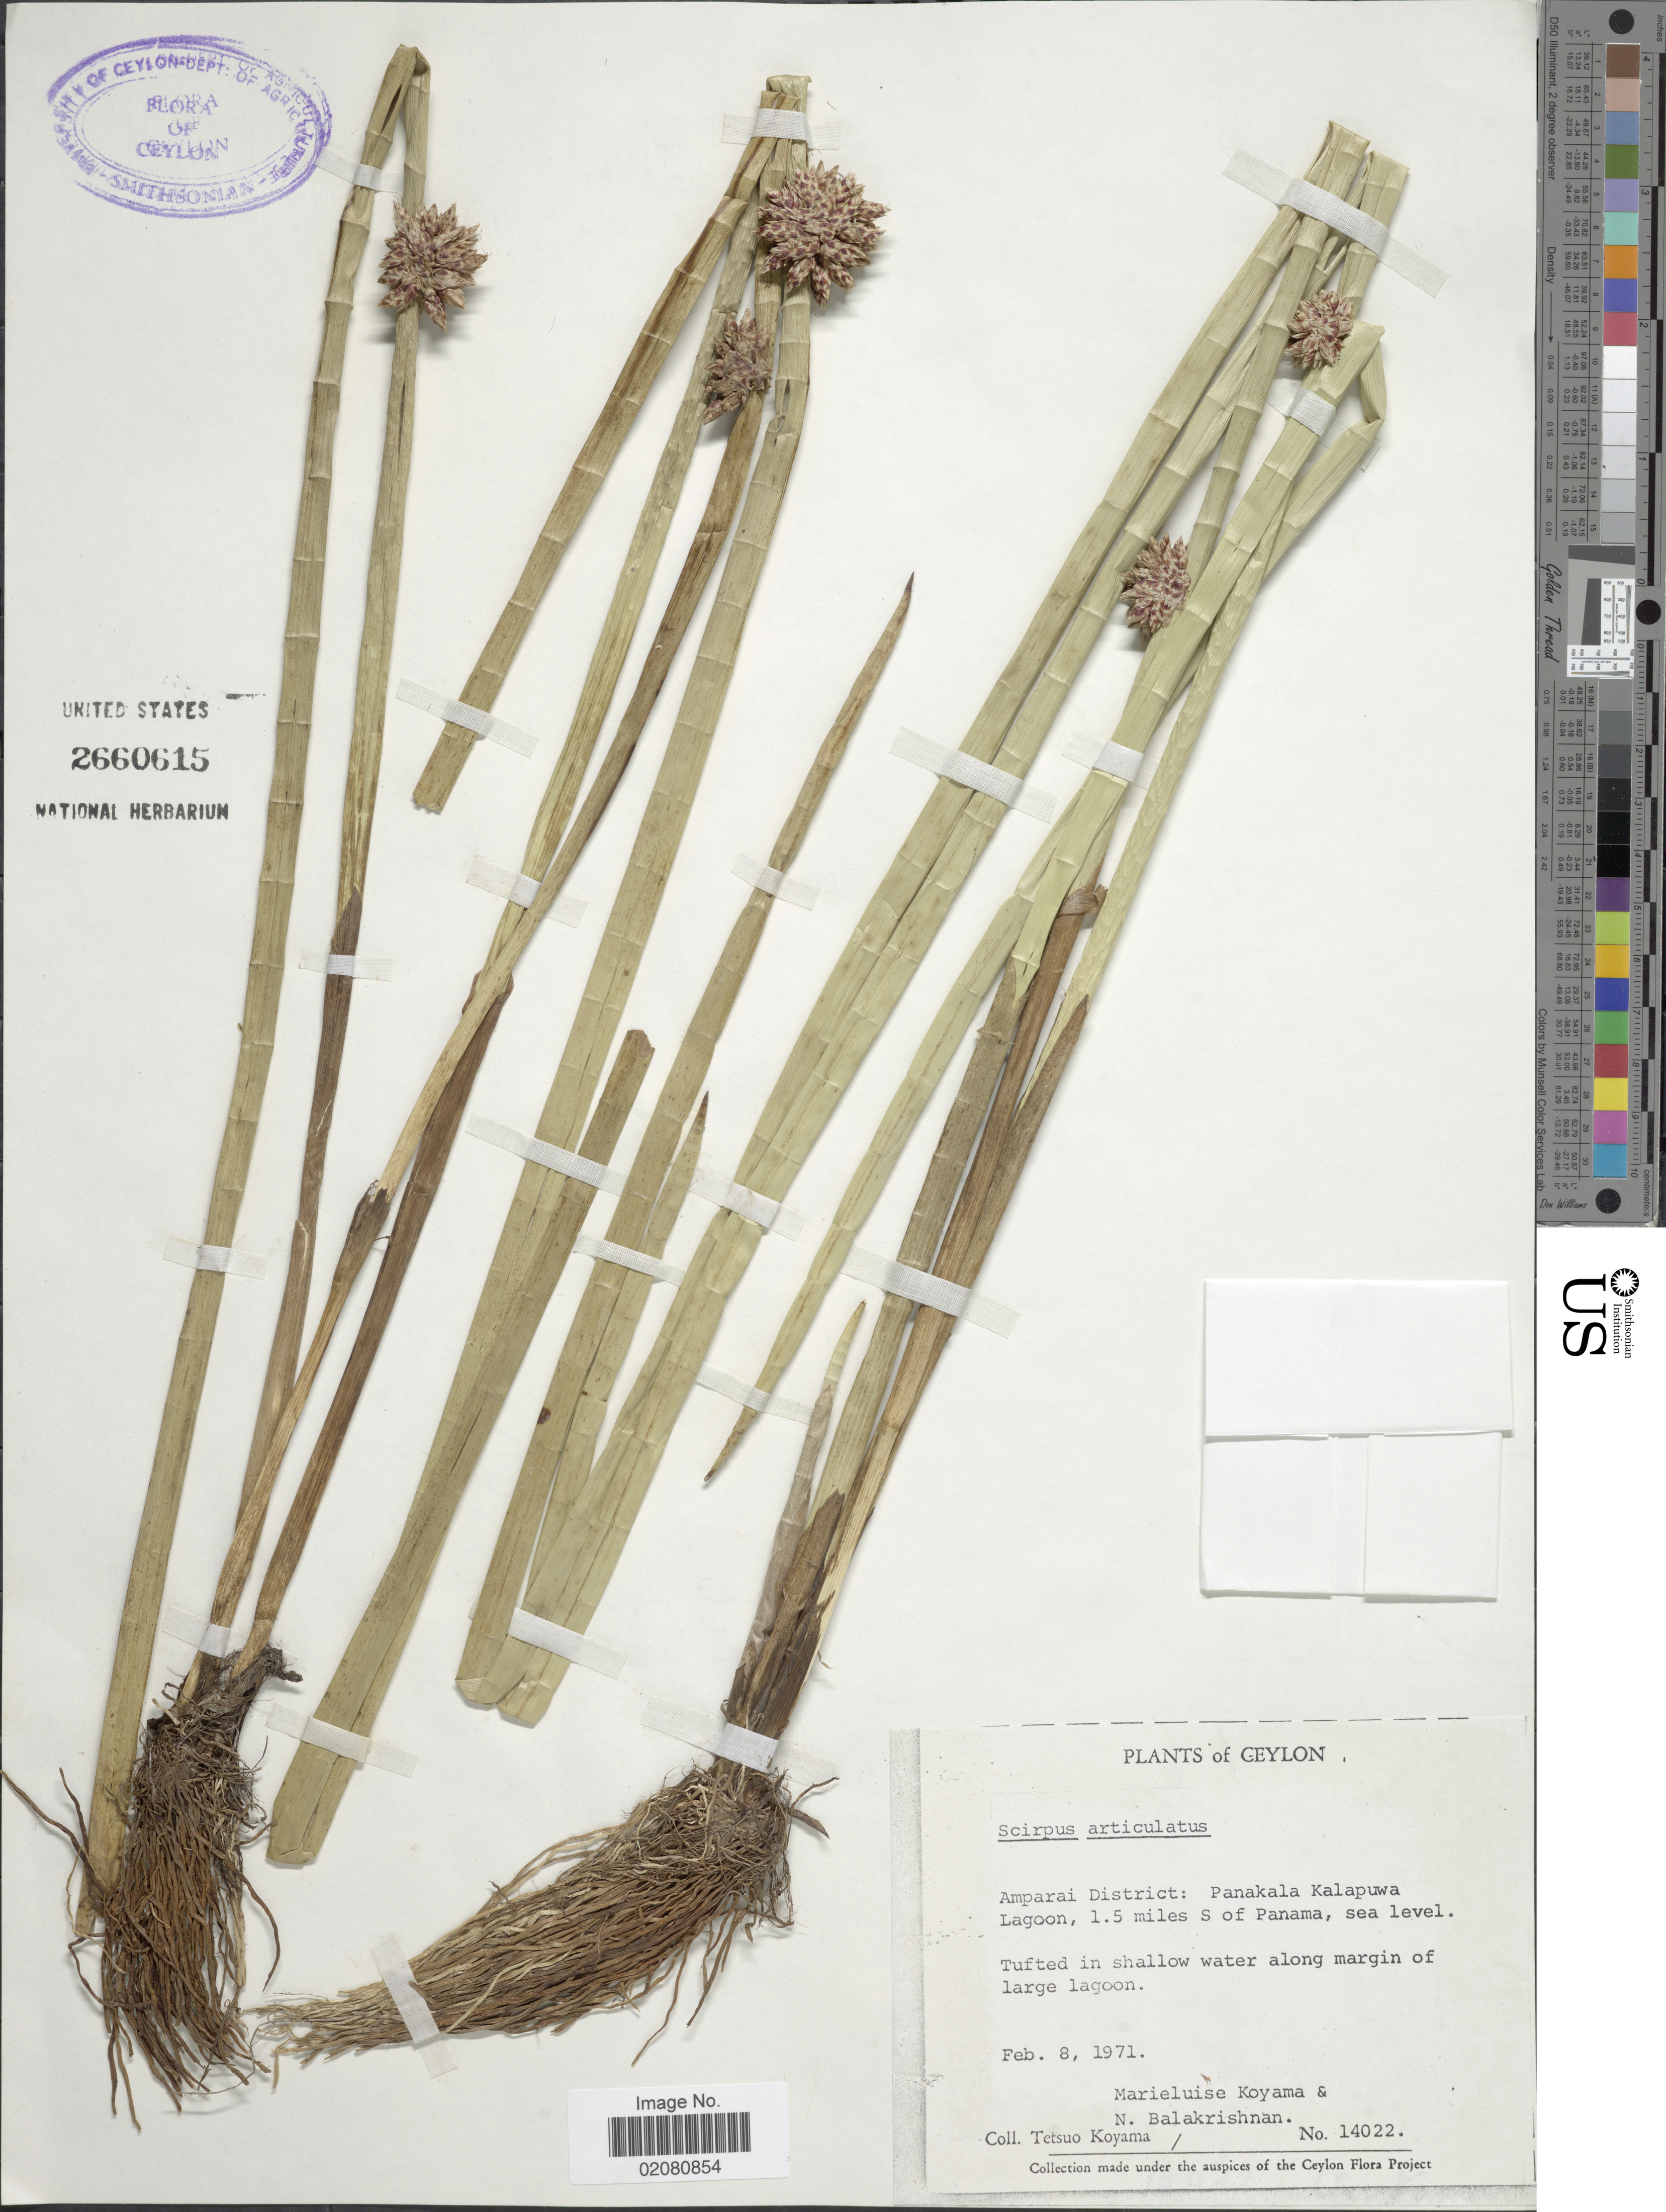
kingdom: Plantae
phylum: Tracheophyta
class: Liliopsida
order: Poales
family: Cyperaceae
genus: Schoenoplectus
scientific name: Schoenoplectus articulatus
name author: (L.) Palla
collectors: T. Koyama, M. Koyama & N. Balakrishnan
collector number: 14022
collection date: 1971-02-08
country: Sri Lanka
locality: Ceylon. Amparai District: Panakala Kalapuwa Lagoon, 1.5 miles S of Panama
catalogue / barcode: US 2660615